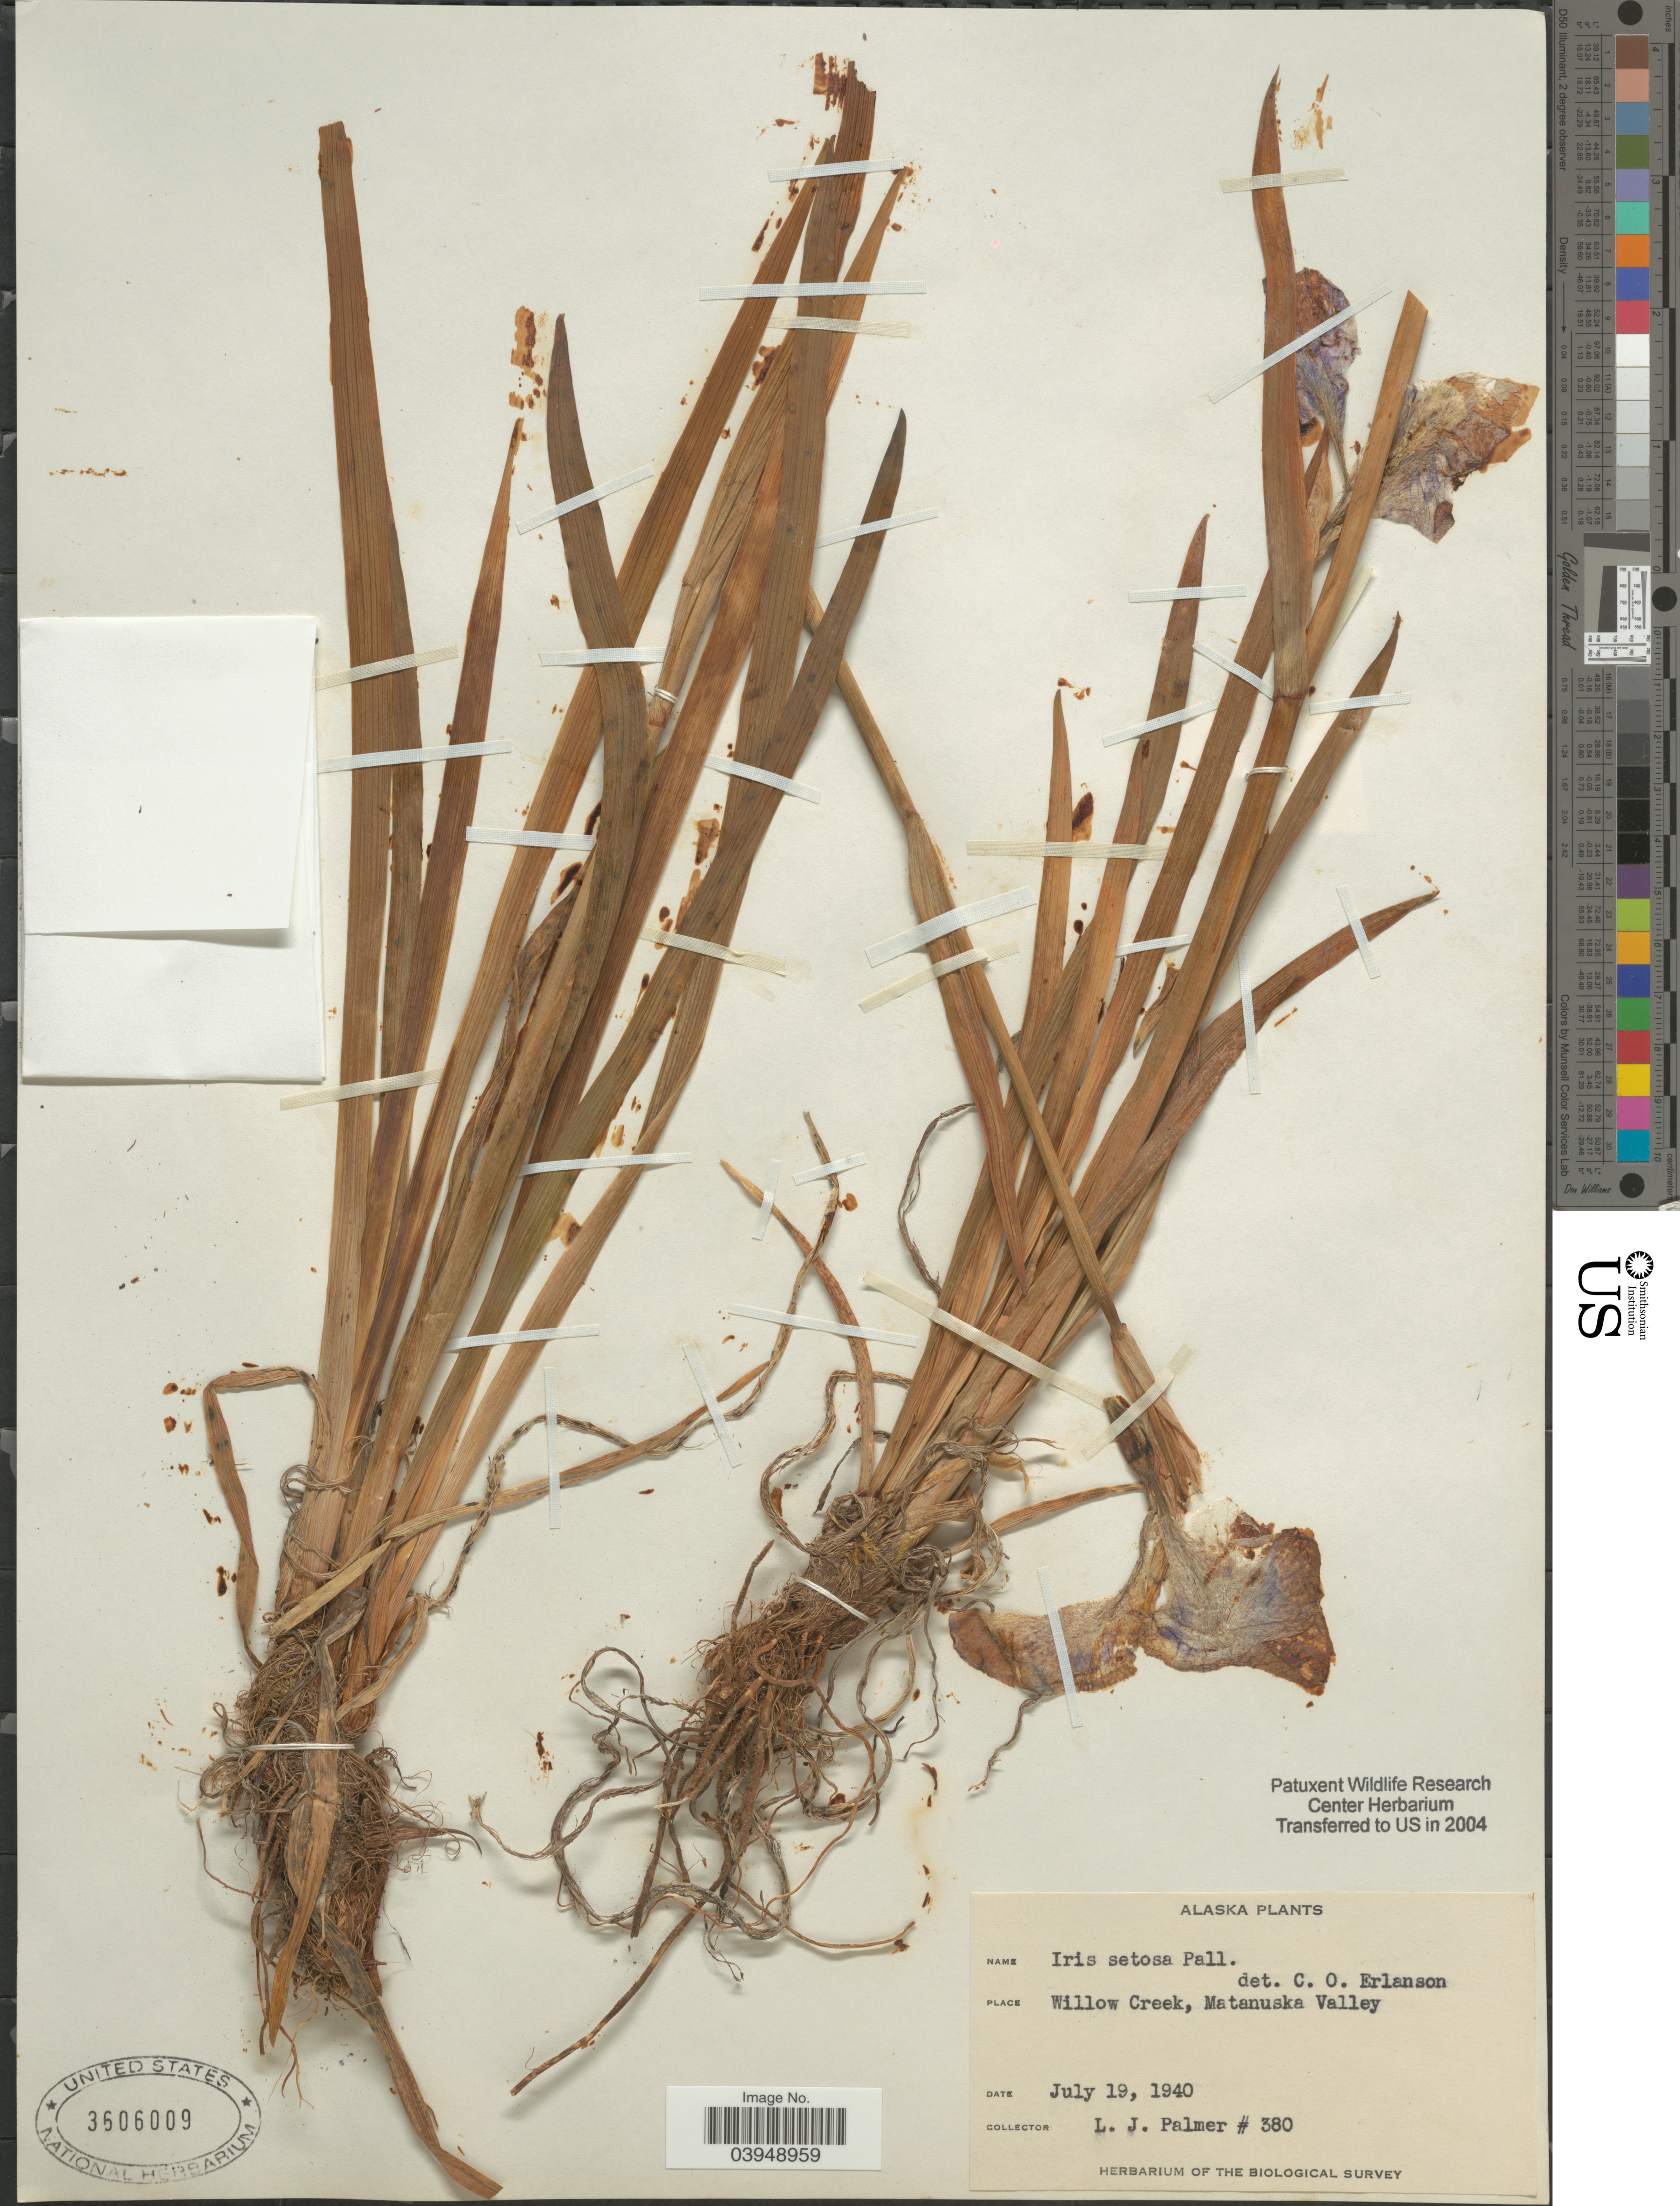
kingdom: Plantae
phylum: Tracheophyta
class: Liliopsida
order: Asparagales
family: Iridaceae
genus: Iris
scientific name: Iris setosa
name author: Pall. ex Link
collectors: L. J. Palmer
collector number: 380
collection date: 1940-07-19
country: United States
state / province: Alaska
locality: Willow Creek, Matanuska Valley.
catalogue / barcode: US 3606009